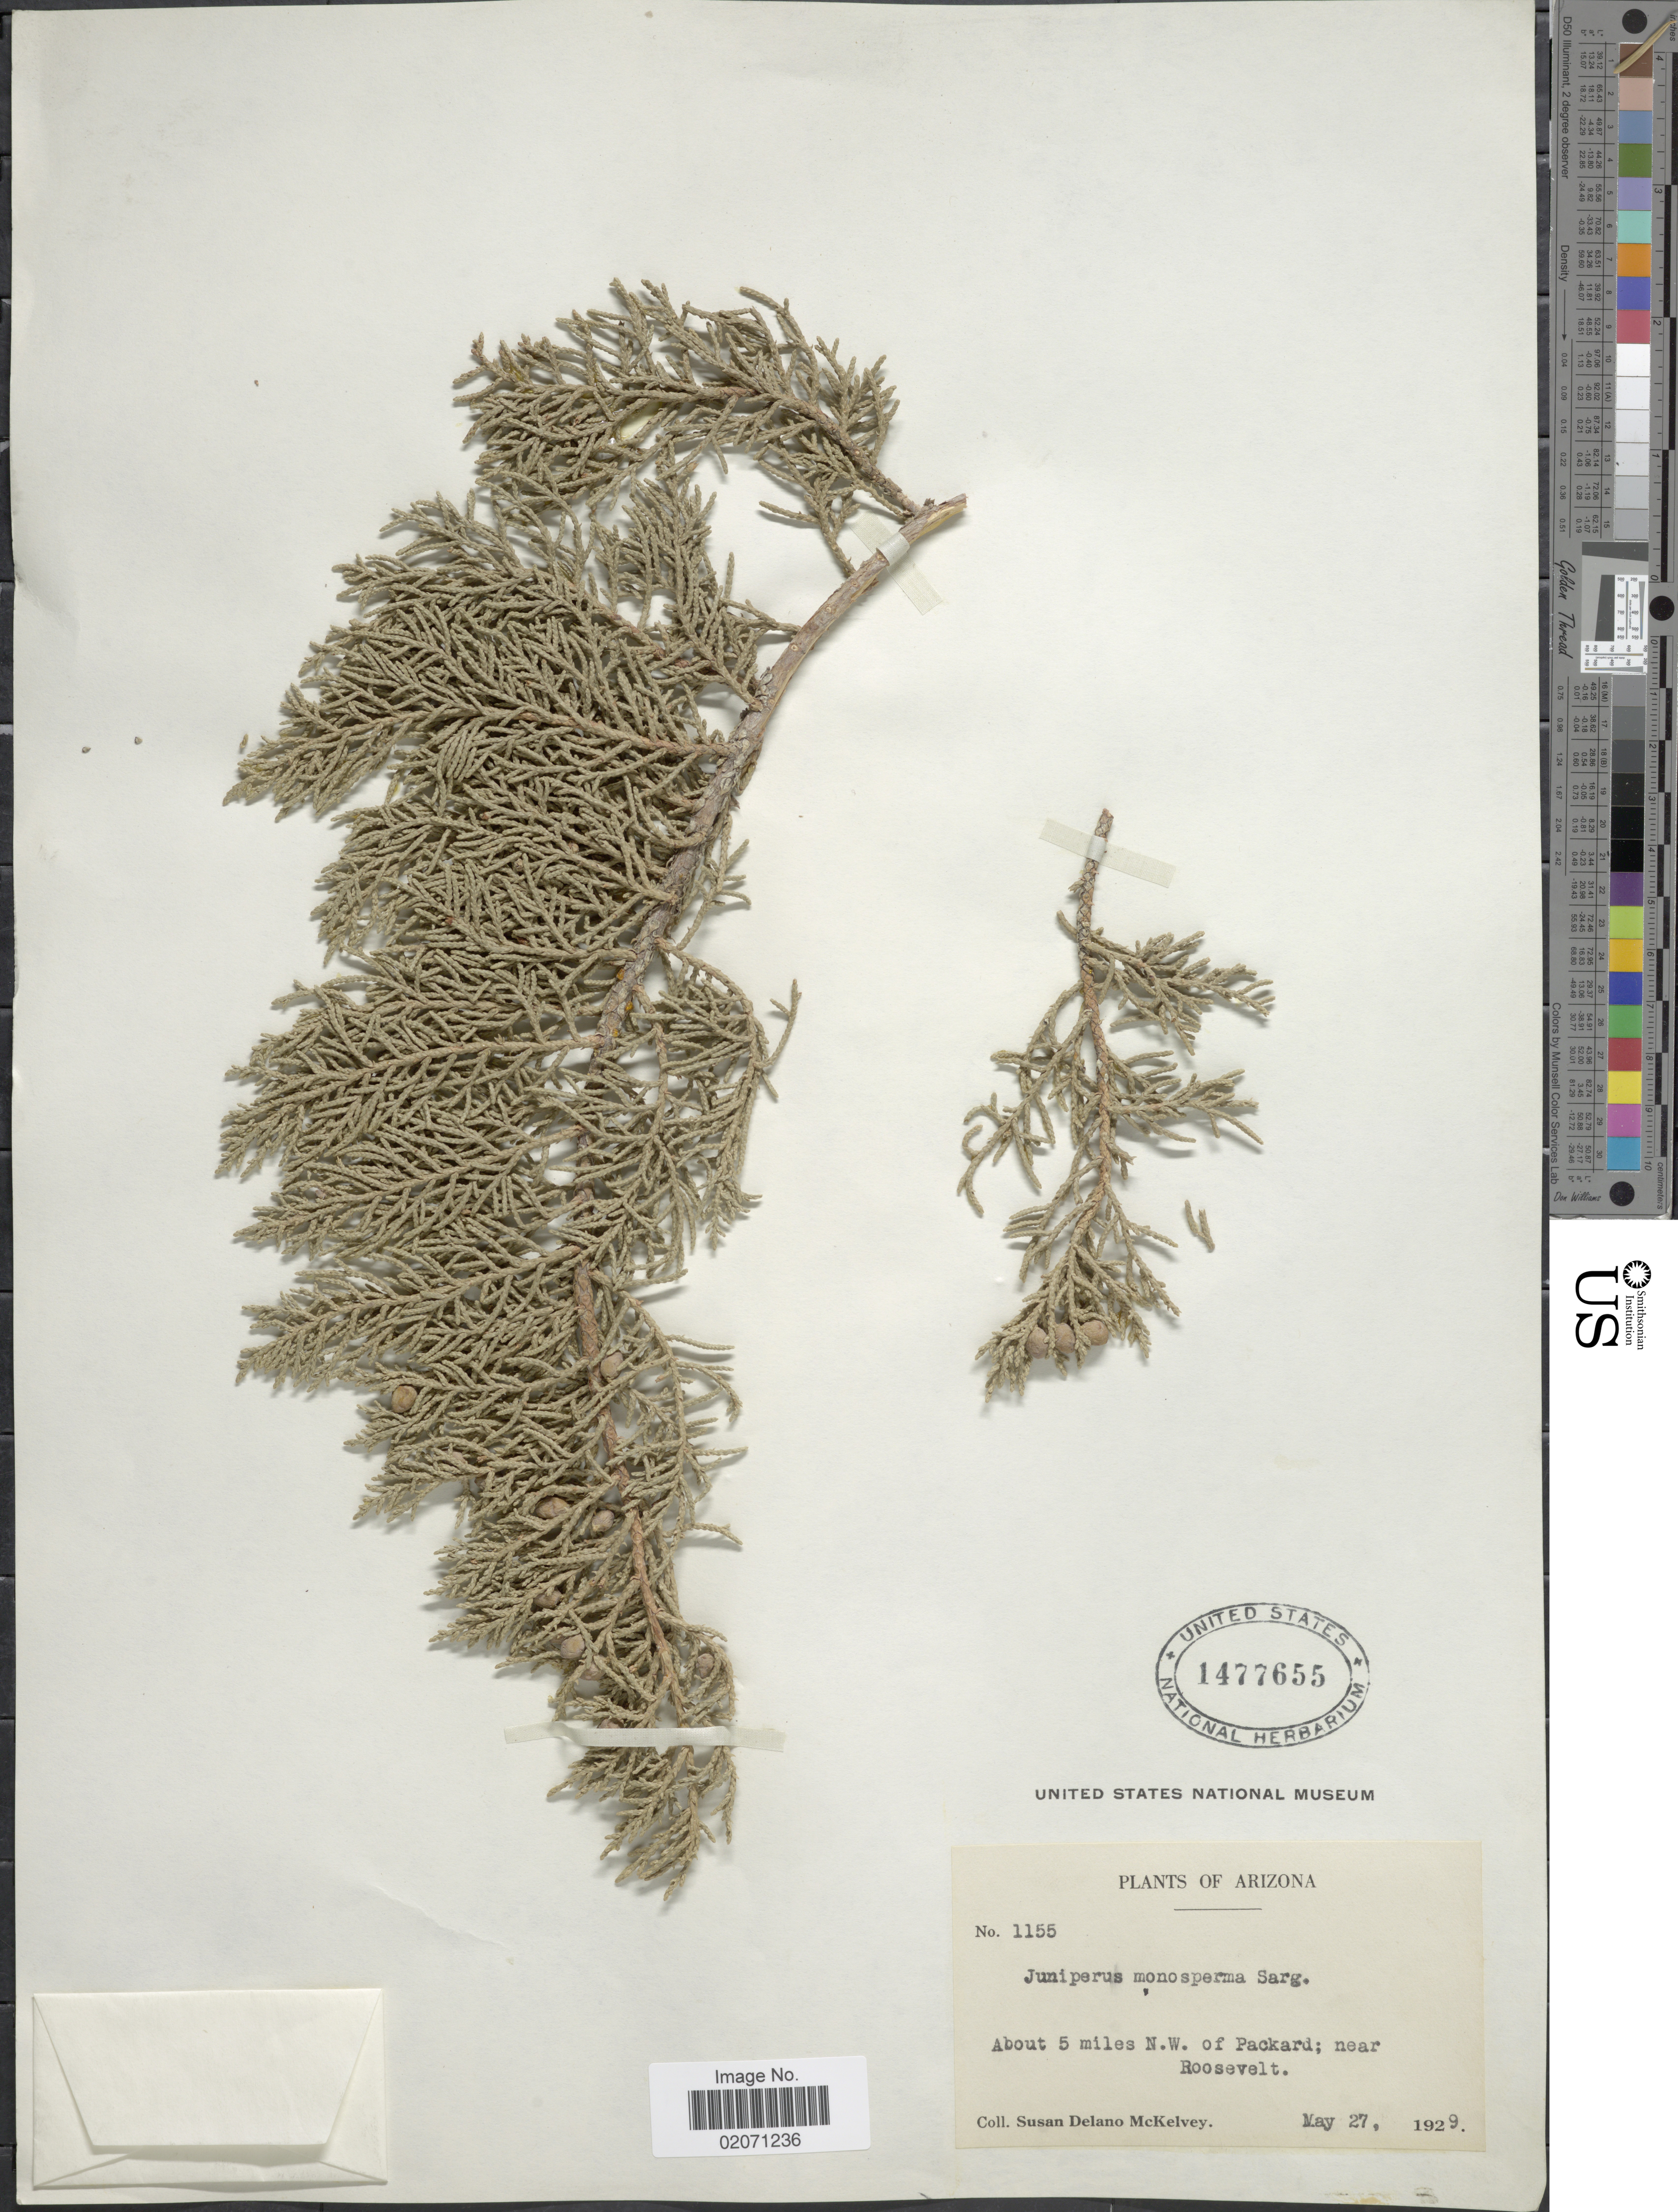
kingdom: Plantae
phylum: Tracheophyta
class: Pinopsida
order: Pinales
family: Cupressaceae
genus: Juniperus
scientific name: Juniperus monosperma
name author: (Engelm.) Sarg.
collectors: S. A. McKelvey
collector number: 1155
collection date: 1929-05-27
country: United States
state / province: Arizona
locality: About 5 miles N.W. of Packard; near Roosevelt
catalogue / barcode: US 1477655